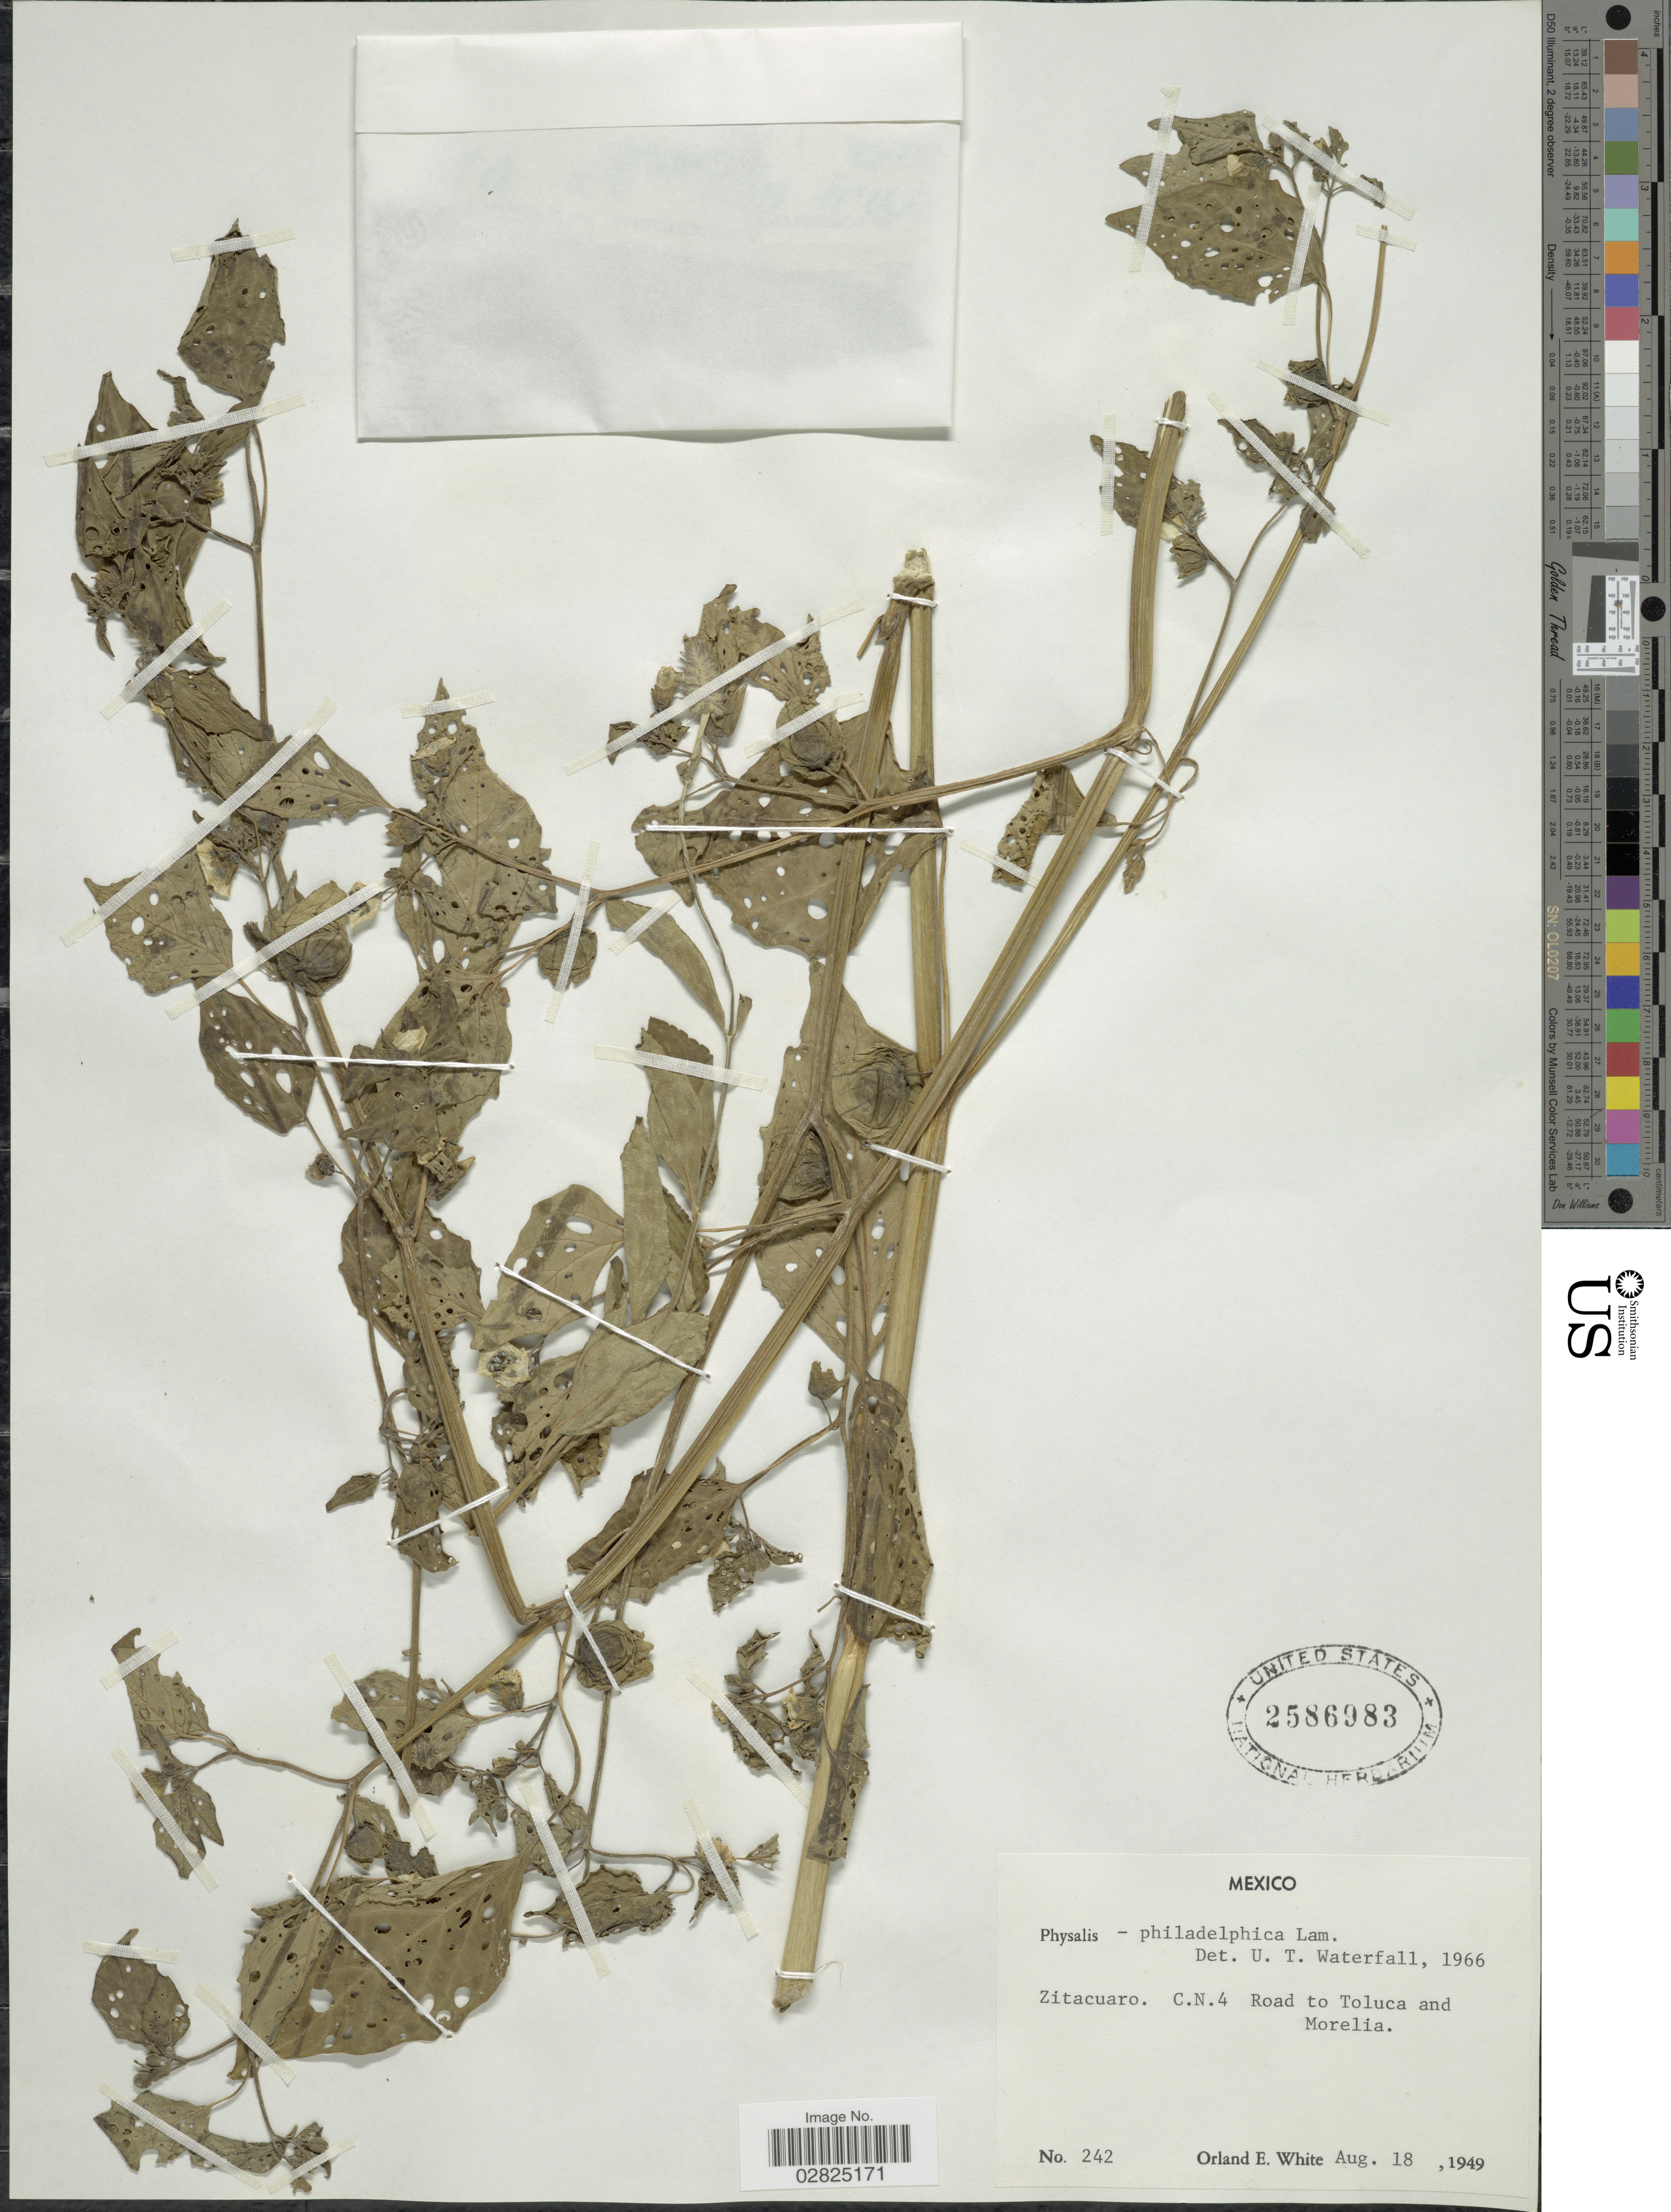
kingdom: Plantae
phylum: Tracheophyta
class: Magnoliopsida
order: Solanales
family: Solanaceae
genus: Physalis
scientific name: Physalis philadelphica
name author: Lam.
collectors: O. E. White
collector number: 242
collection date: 1949-08-18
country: Mexico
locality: Zitacuaro. C.N.4 Road to Toluca and Morelia.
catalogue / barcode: US 2586983